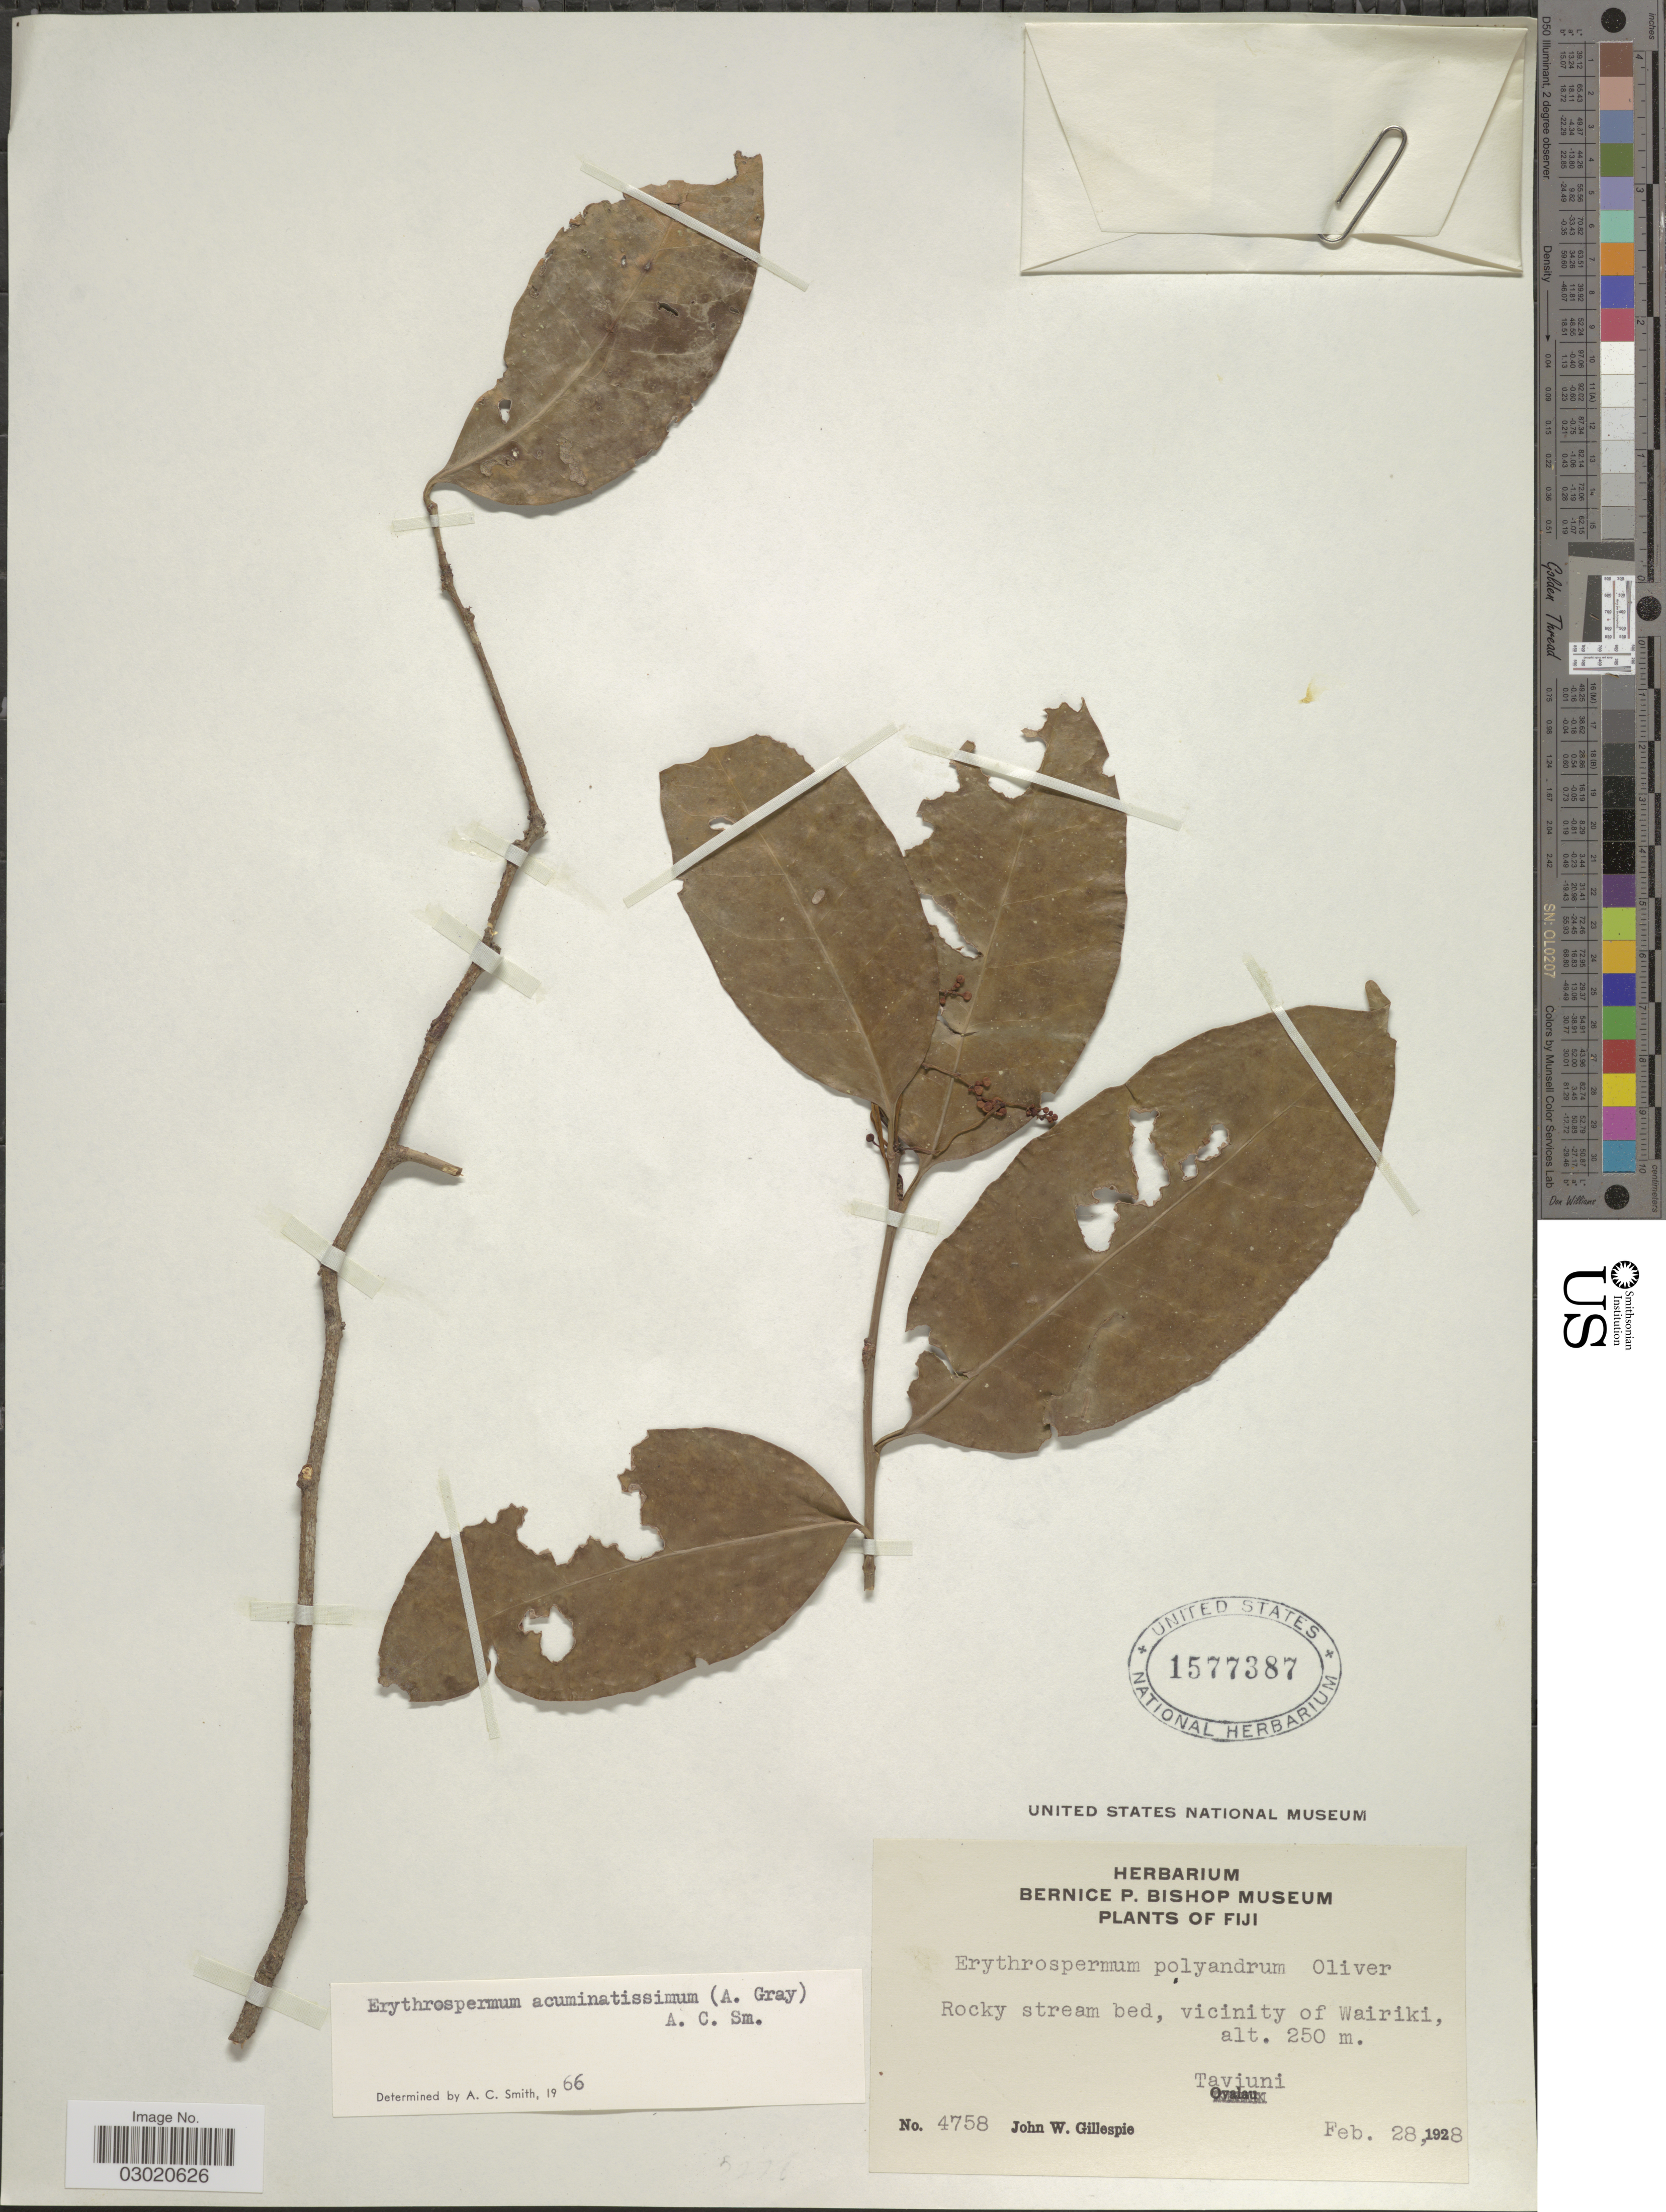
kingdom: Plantae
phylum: Tracheophyta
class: Magnoliopsida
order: Malpighiales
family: Achariaceae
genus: Erythrospermum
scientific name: Erythrospermum acuminatissimum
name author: (A. Gray) A.C. Sm.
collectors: J. W. Gillespie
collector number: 4758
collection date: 1928-02-28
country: Fiji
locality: Vicinity of Wairiki, Taviuni.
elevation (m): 250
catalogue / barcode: US 1577387